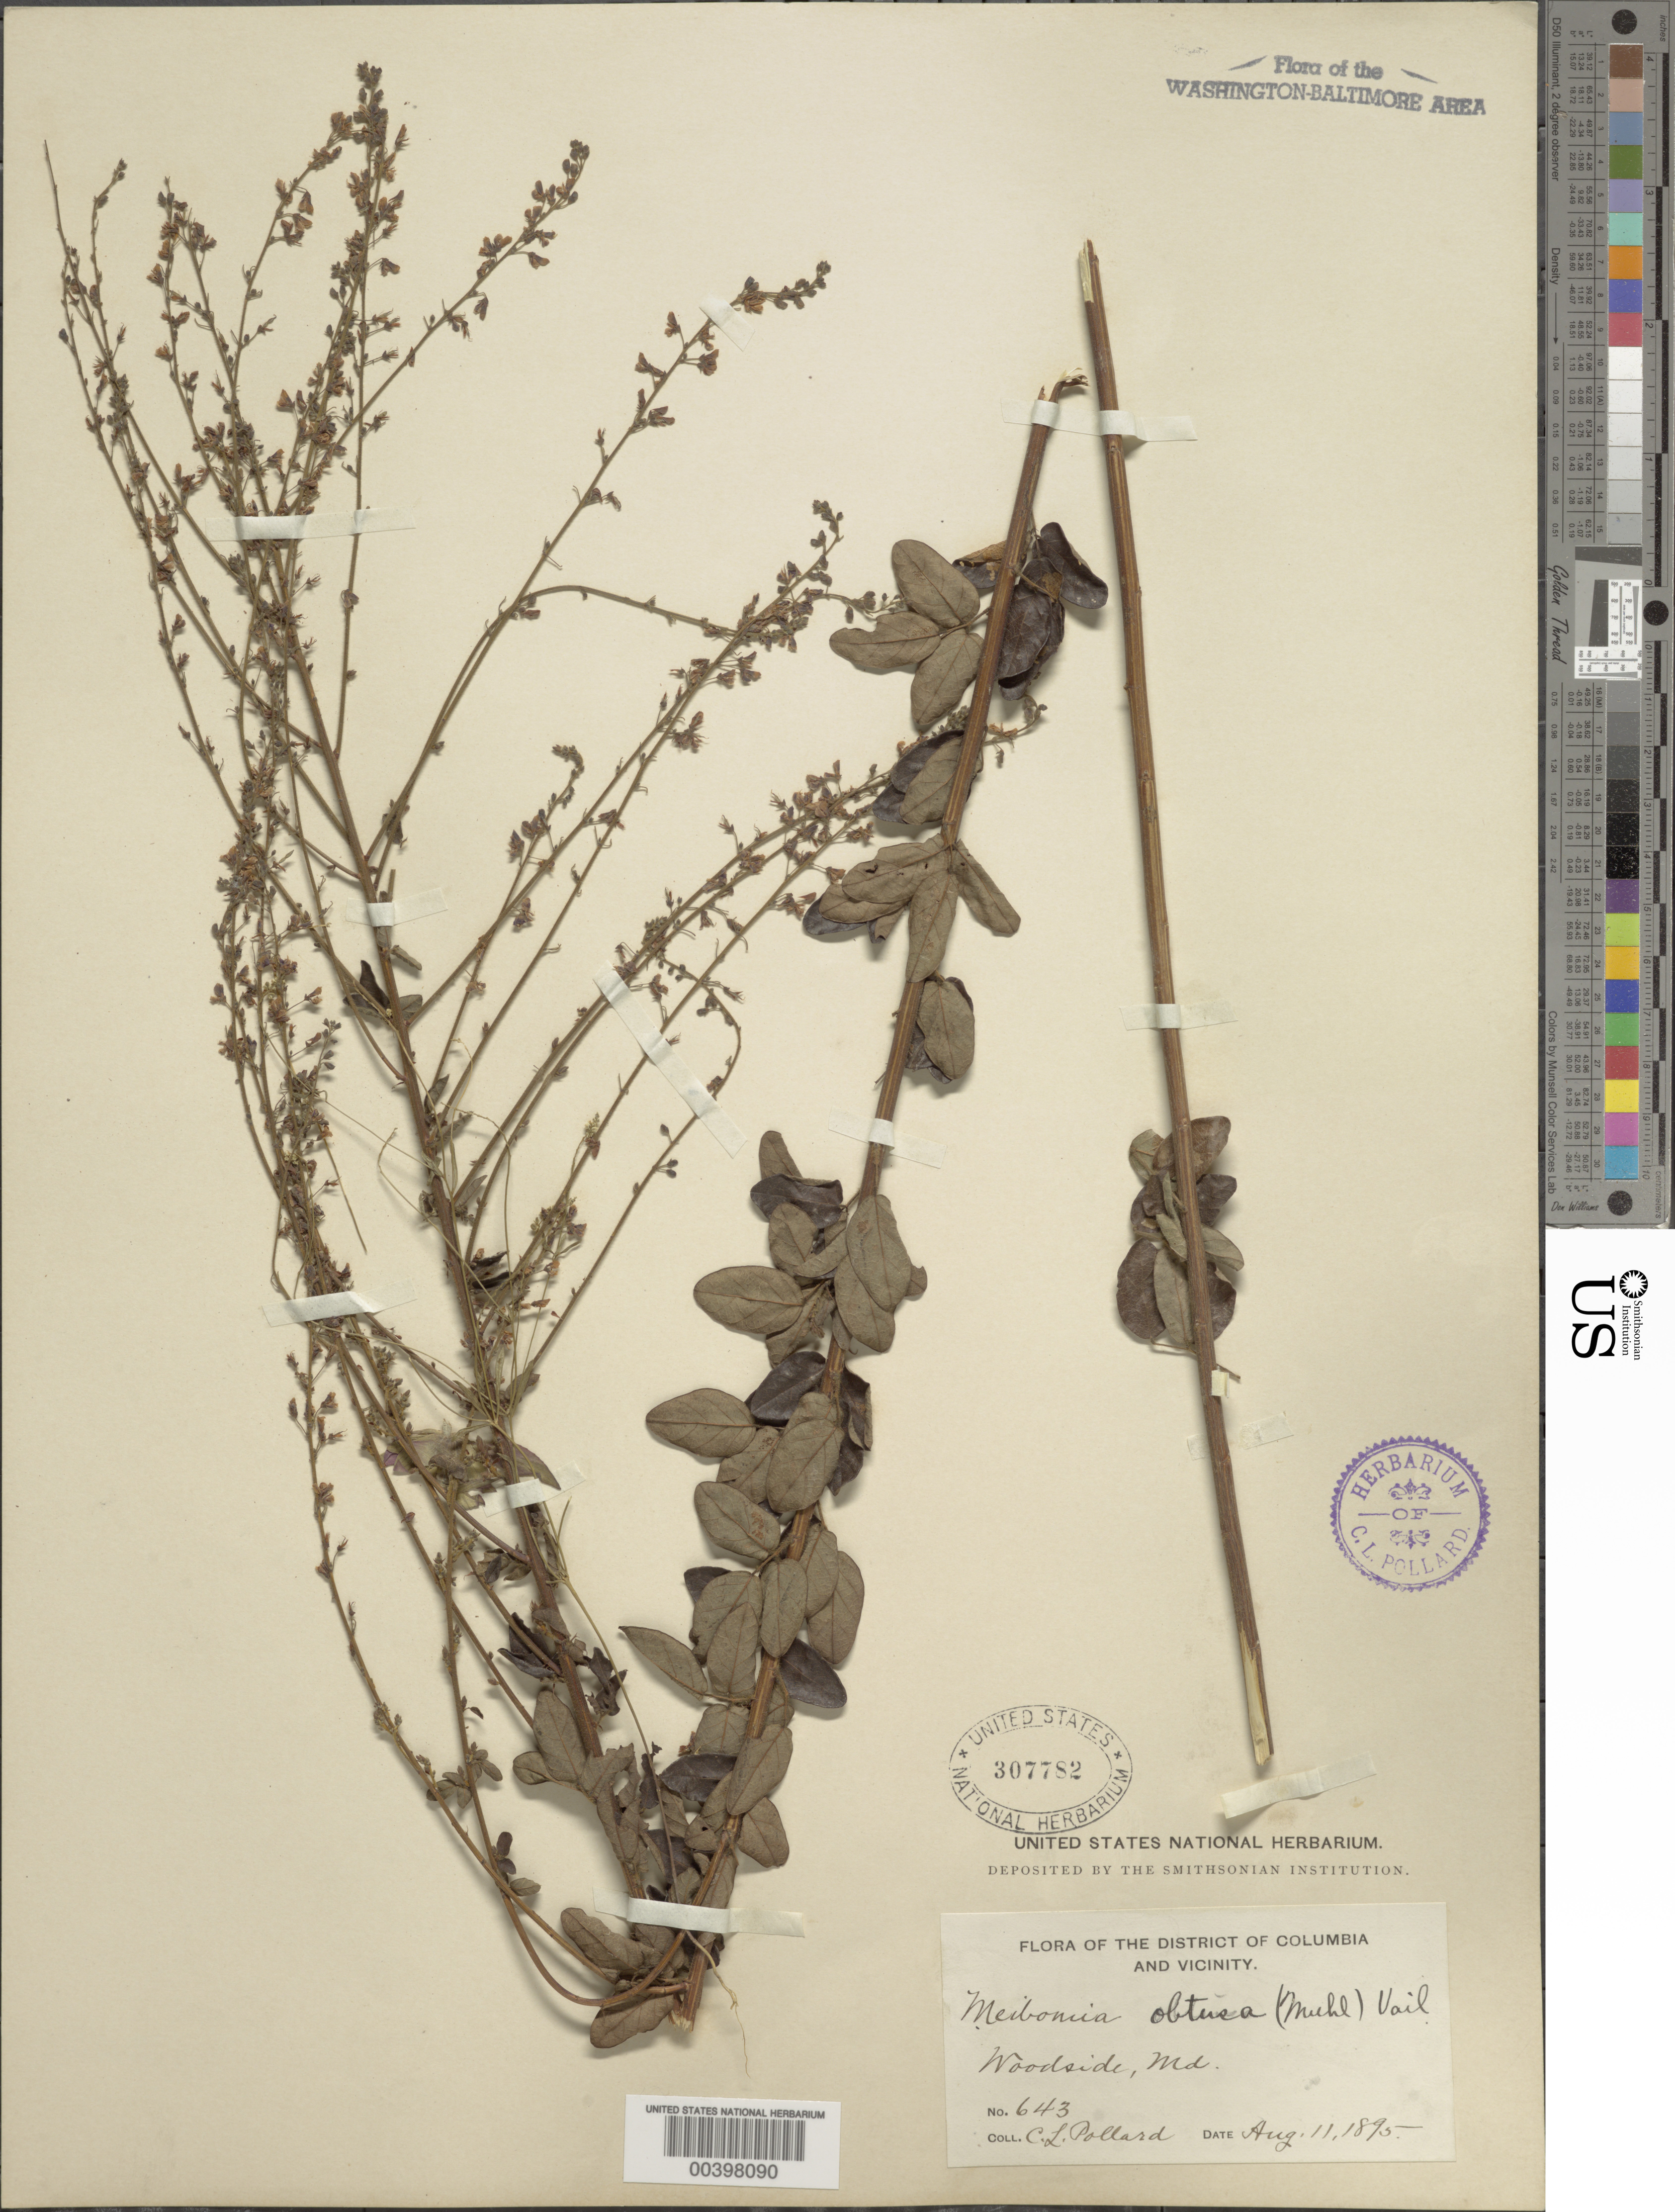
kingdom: Plantae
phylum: Tracheophyta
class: Magnoliopsida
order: Fabales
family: Fabaceae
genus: Desmodium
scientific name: Desmodium ciliare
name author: (Muhl. ex Willd.) DC.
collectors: C. L. Pollard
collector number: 643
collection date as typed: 11 Aug 1895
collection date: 1895-08-11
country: United States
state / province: Maryland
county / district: Montgomery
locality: Woodside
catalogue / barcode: US 307782